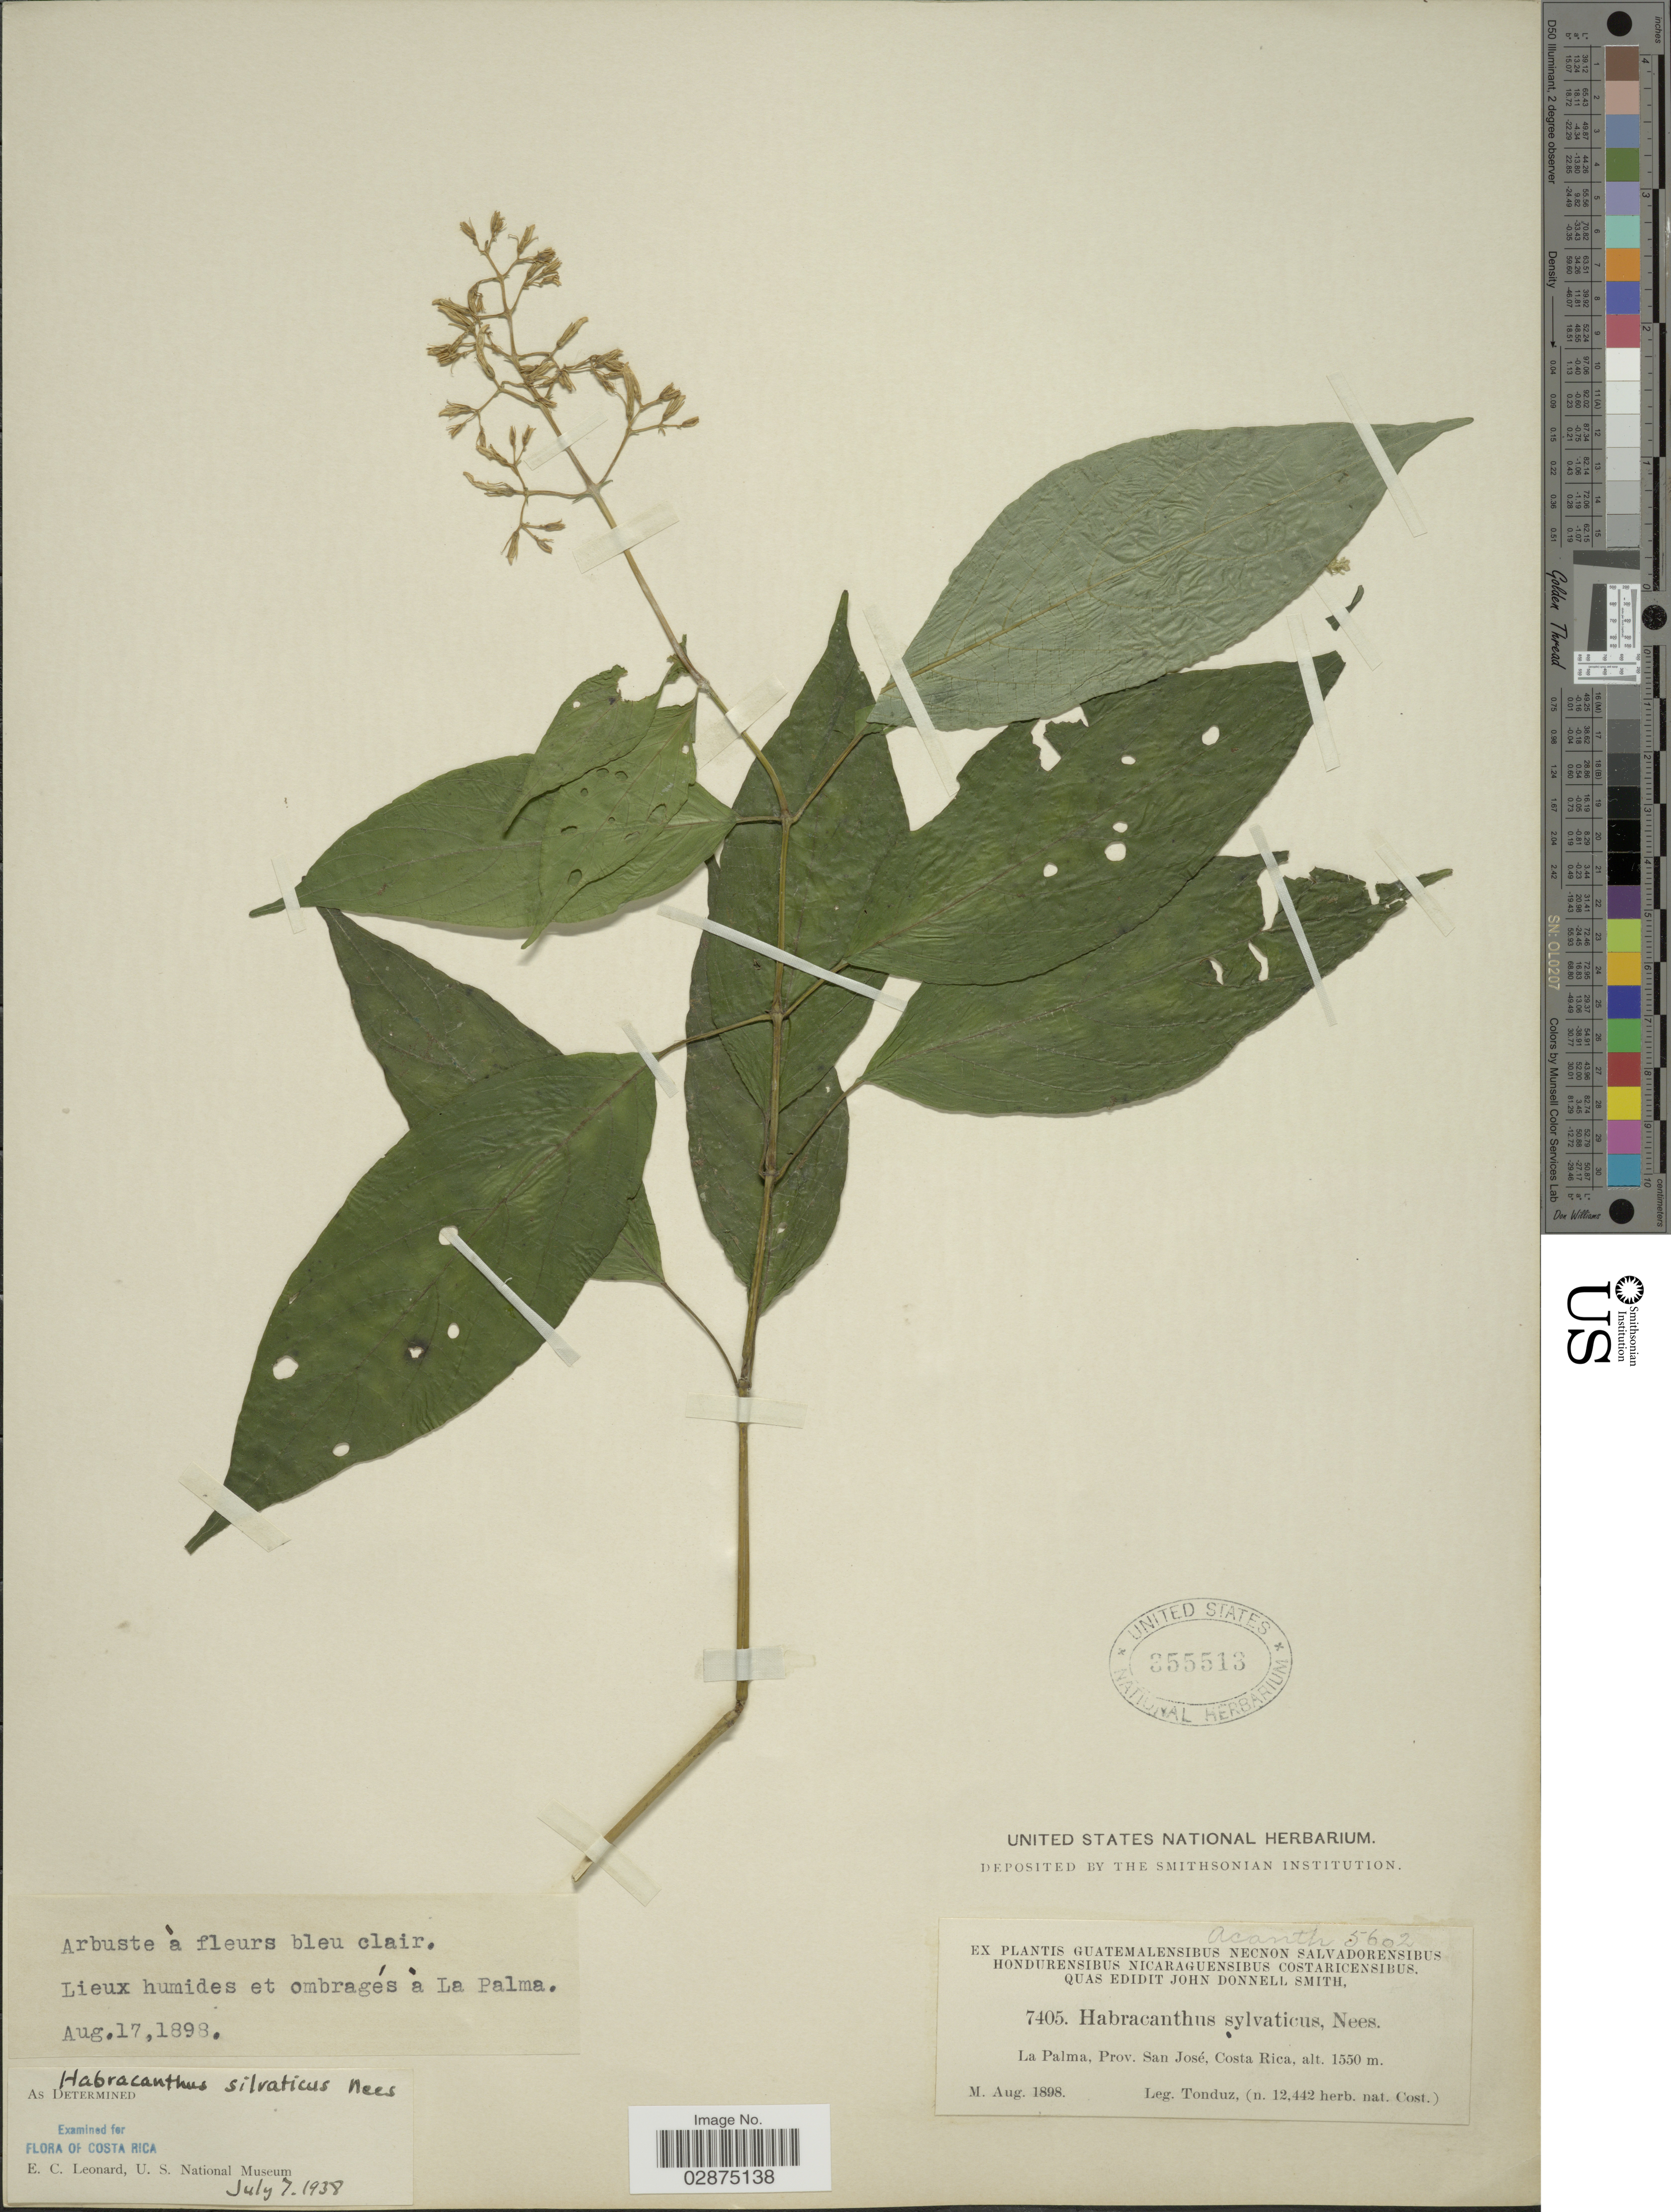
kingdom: Plantae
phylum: Tracheophyta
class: Magnoliopsida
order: Lamiales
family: Acanthaceae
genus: Stenostephanus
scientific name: Stenostephanus silvaticus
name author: (Nees) T.F. Daniel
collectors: Tonduz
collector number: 7405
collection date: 1898-08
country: Costa Rica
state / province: San José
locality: La Palma, Prov. San José.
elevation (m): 1550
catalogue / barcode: US 355513